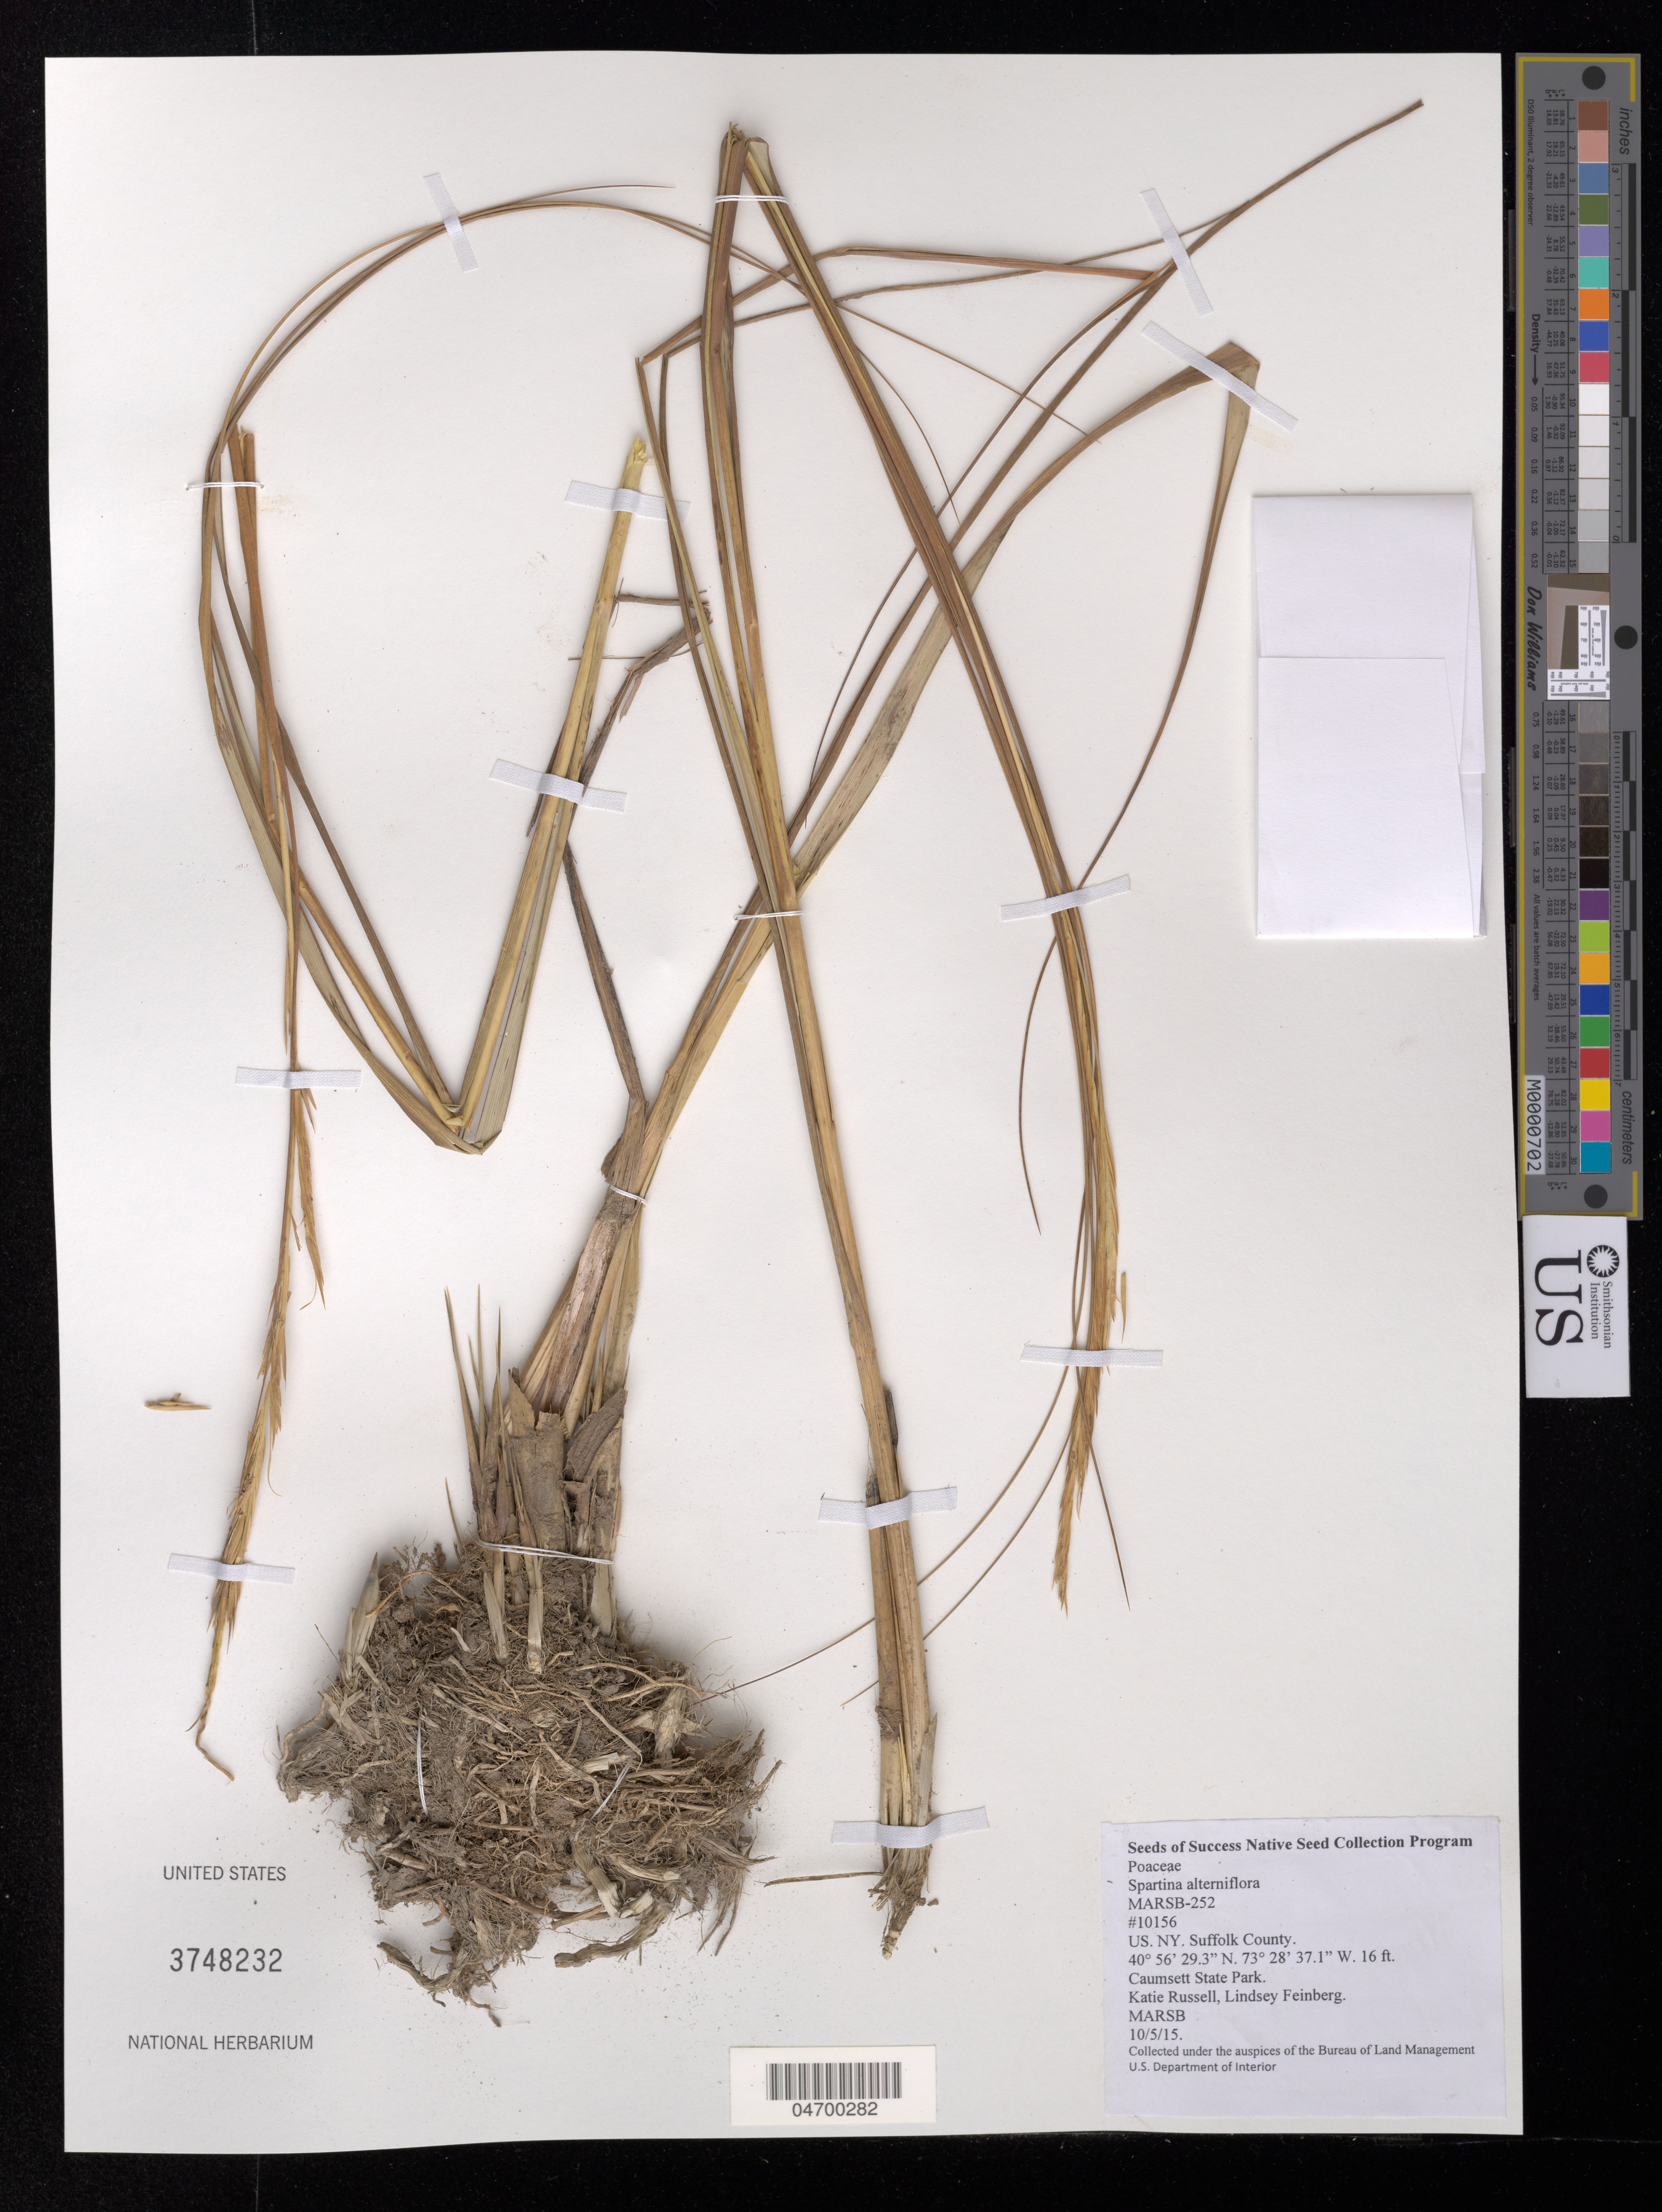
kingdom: Plantae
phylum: Tracheophyta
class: Liliopsida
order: Poales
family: Poaceae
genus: Spartina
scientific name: Spartina alterniflora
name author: Loisel.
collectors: K. Russell & L. Feinberg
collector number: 10156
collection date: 2015-10-05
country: United States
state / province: New York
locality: Suffolk County. Caumsett State Park.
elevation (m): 5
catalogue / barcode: US 3748232